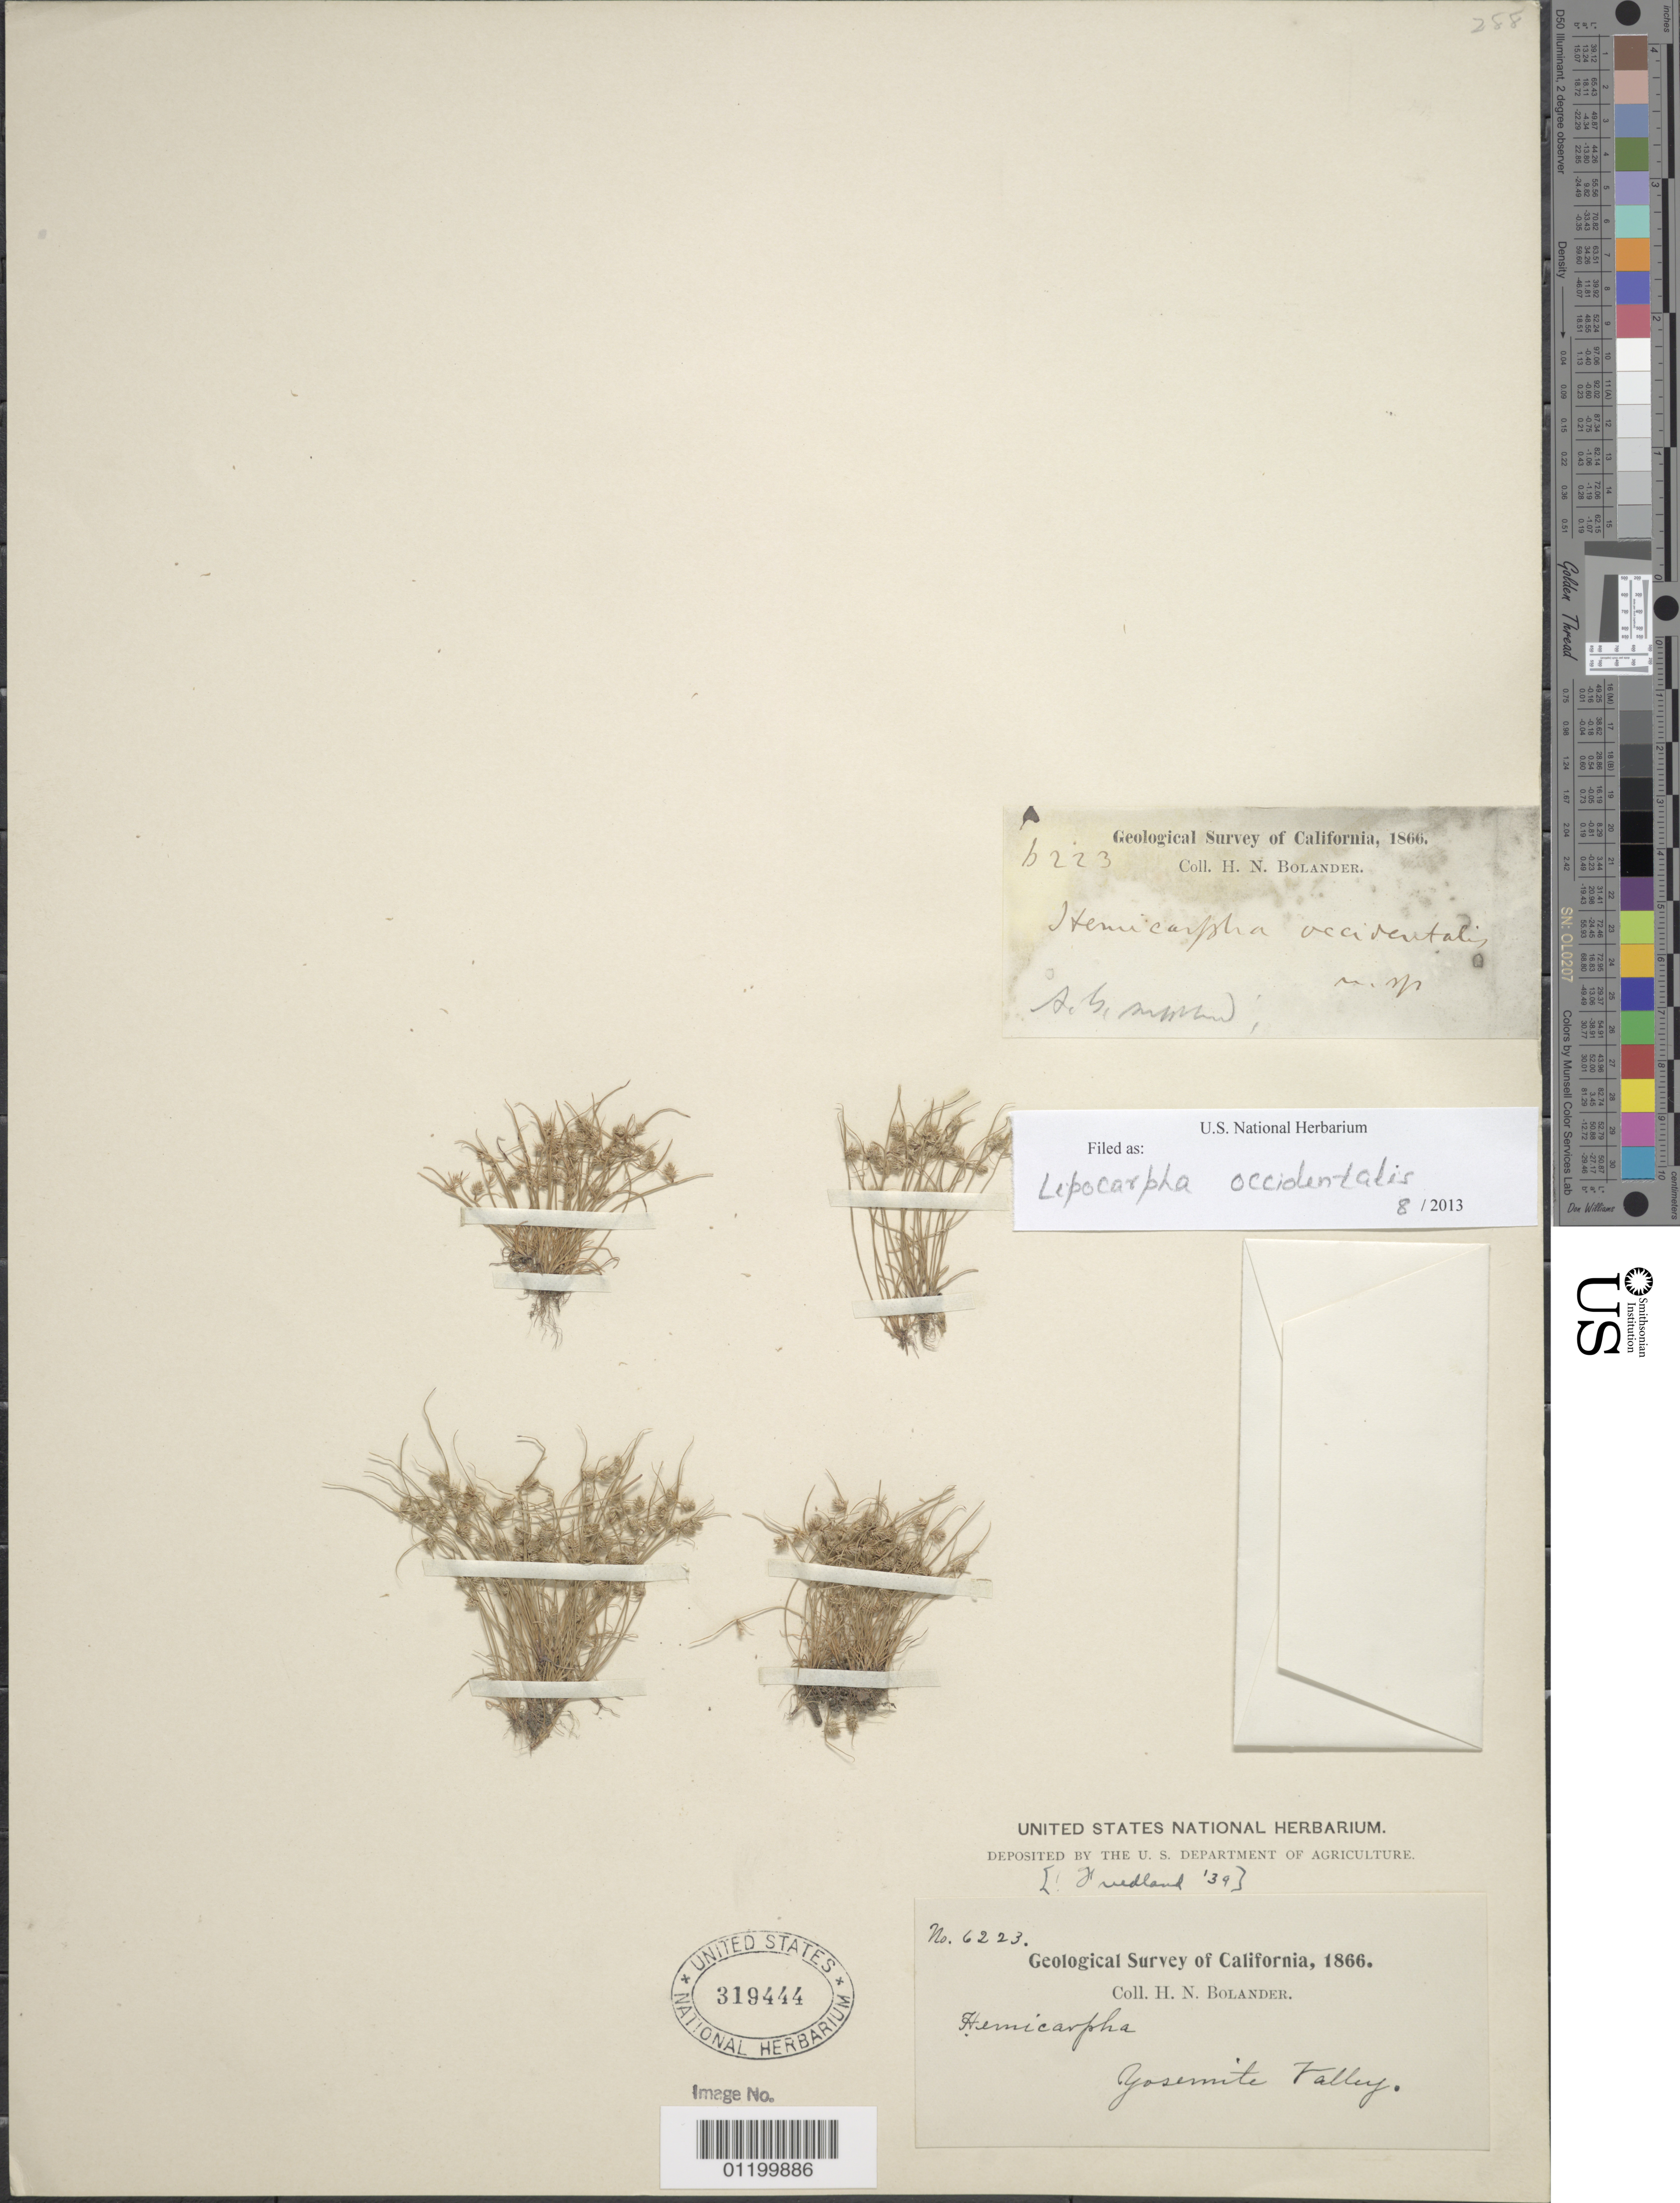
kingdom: Plantae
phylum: Tracheophyta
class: Liliopsida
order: Poales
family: Cyperaceae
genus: Cyperus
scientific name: Cyperus hemioccidentalis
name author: Goetgh.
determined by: Strong, M. T., (US), Smithsonian Institution - National Museum of Natural History (UNITED STATES)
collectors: H. Bolander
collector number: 6223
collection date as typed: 1866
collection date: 1866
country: United States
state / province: California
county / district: Mariposa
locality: Yosemite Valley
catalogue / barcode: US 319444